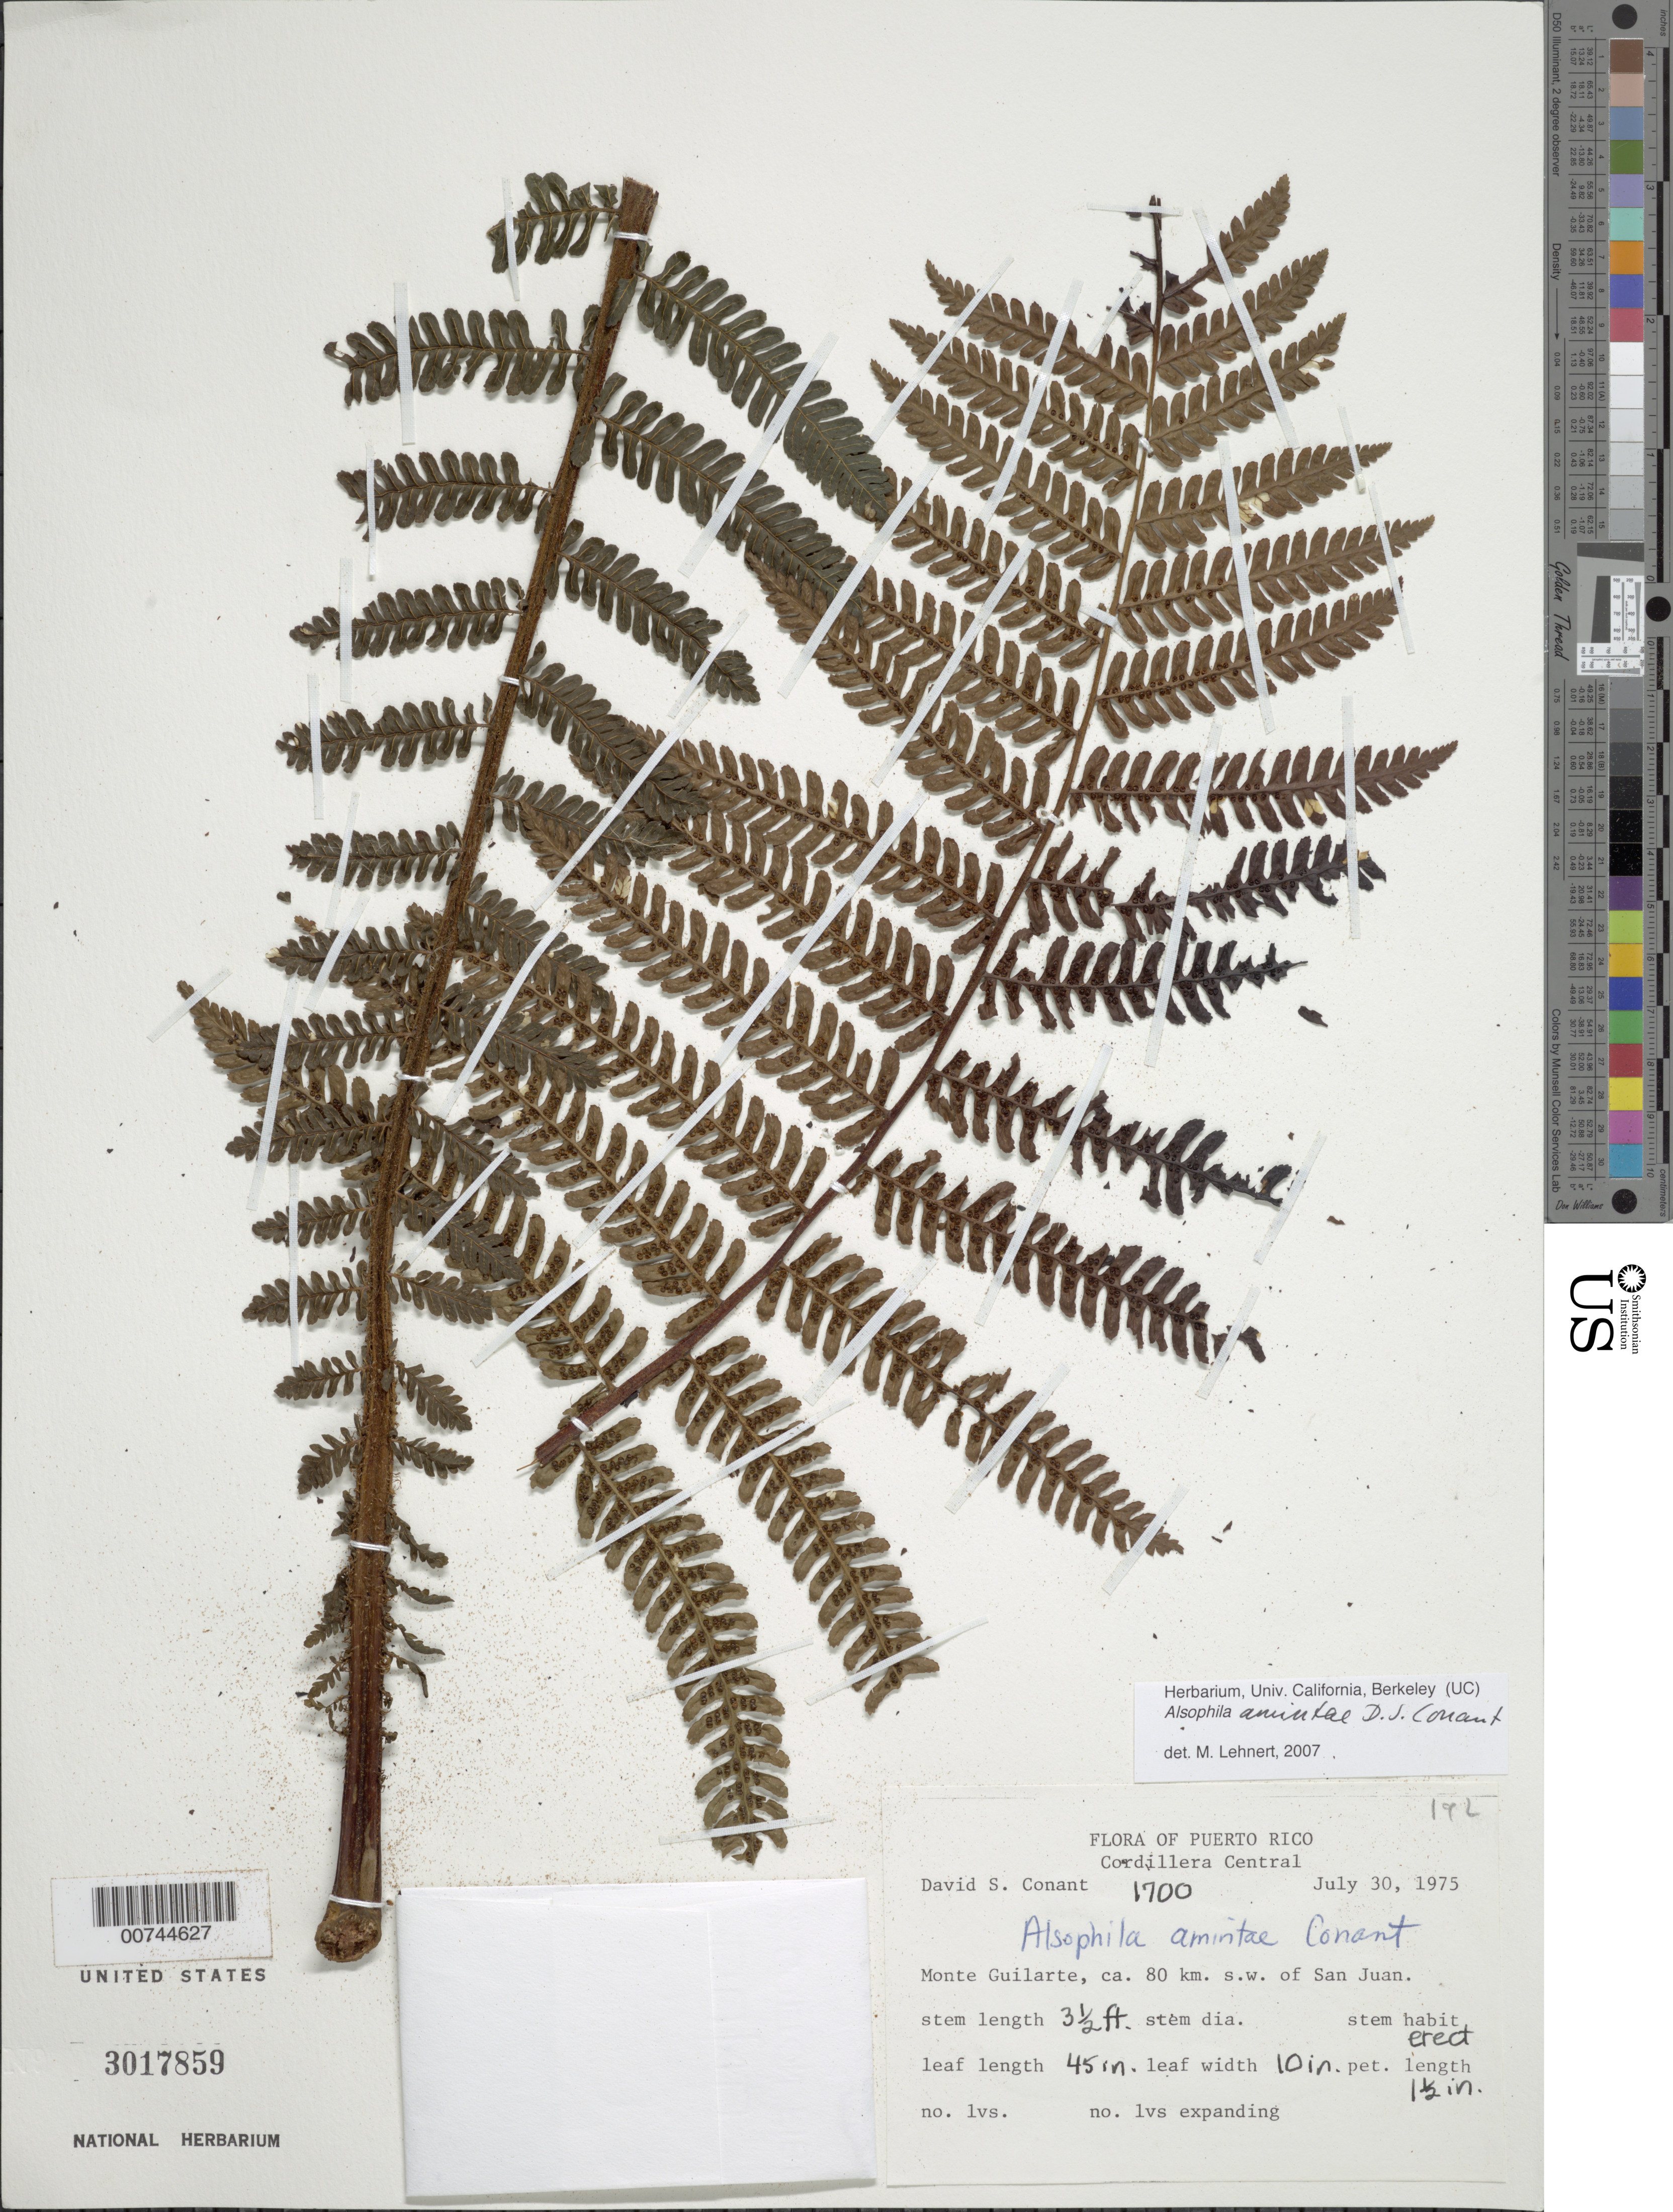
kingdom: Plantae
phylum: Tracheophyta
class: Polypodiopsida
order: Cyatheales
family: Cyatheaceae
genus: Alsophila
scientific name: Alsophila amintae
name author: D.S. Conant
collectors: D. S. Conant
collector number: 1700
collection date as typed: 30 Jul 1975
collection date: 1975-07-30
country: Puerto Rico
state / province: San Juan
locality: Monte Guilarte, ca. 80 km SW of San Juan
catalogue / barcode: US 3017859